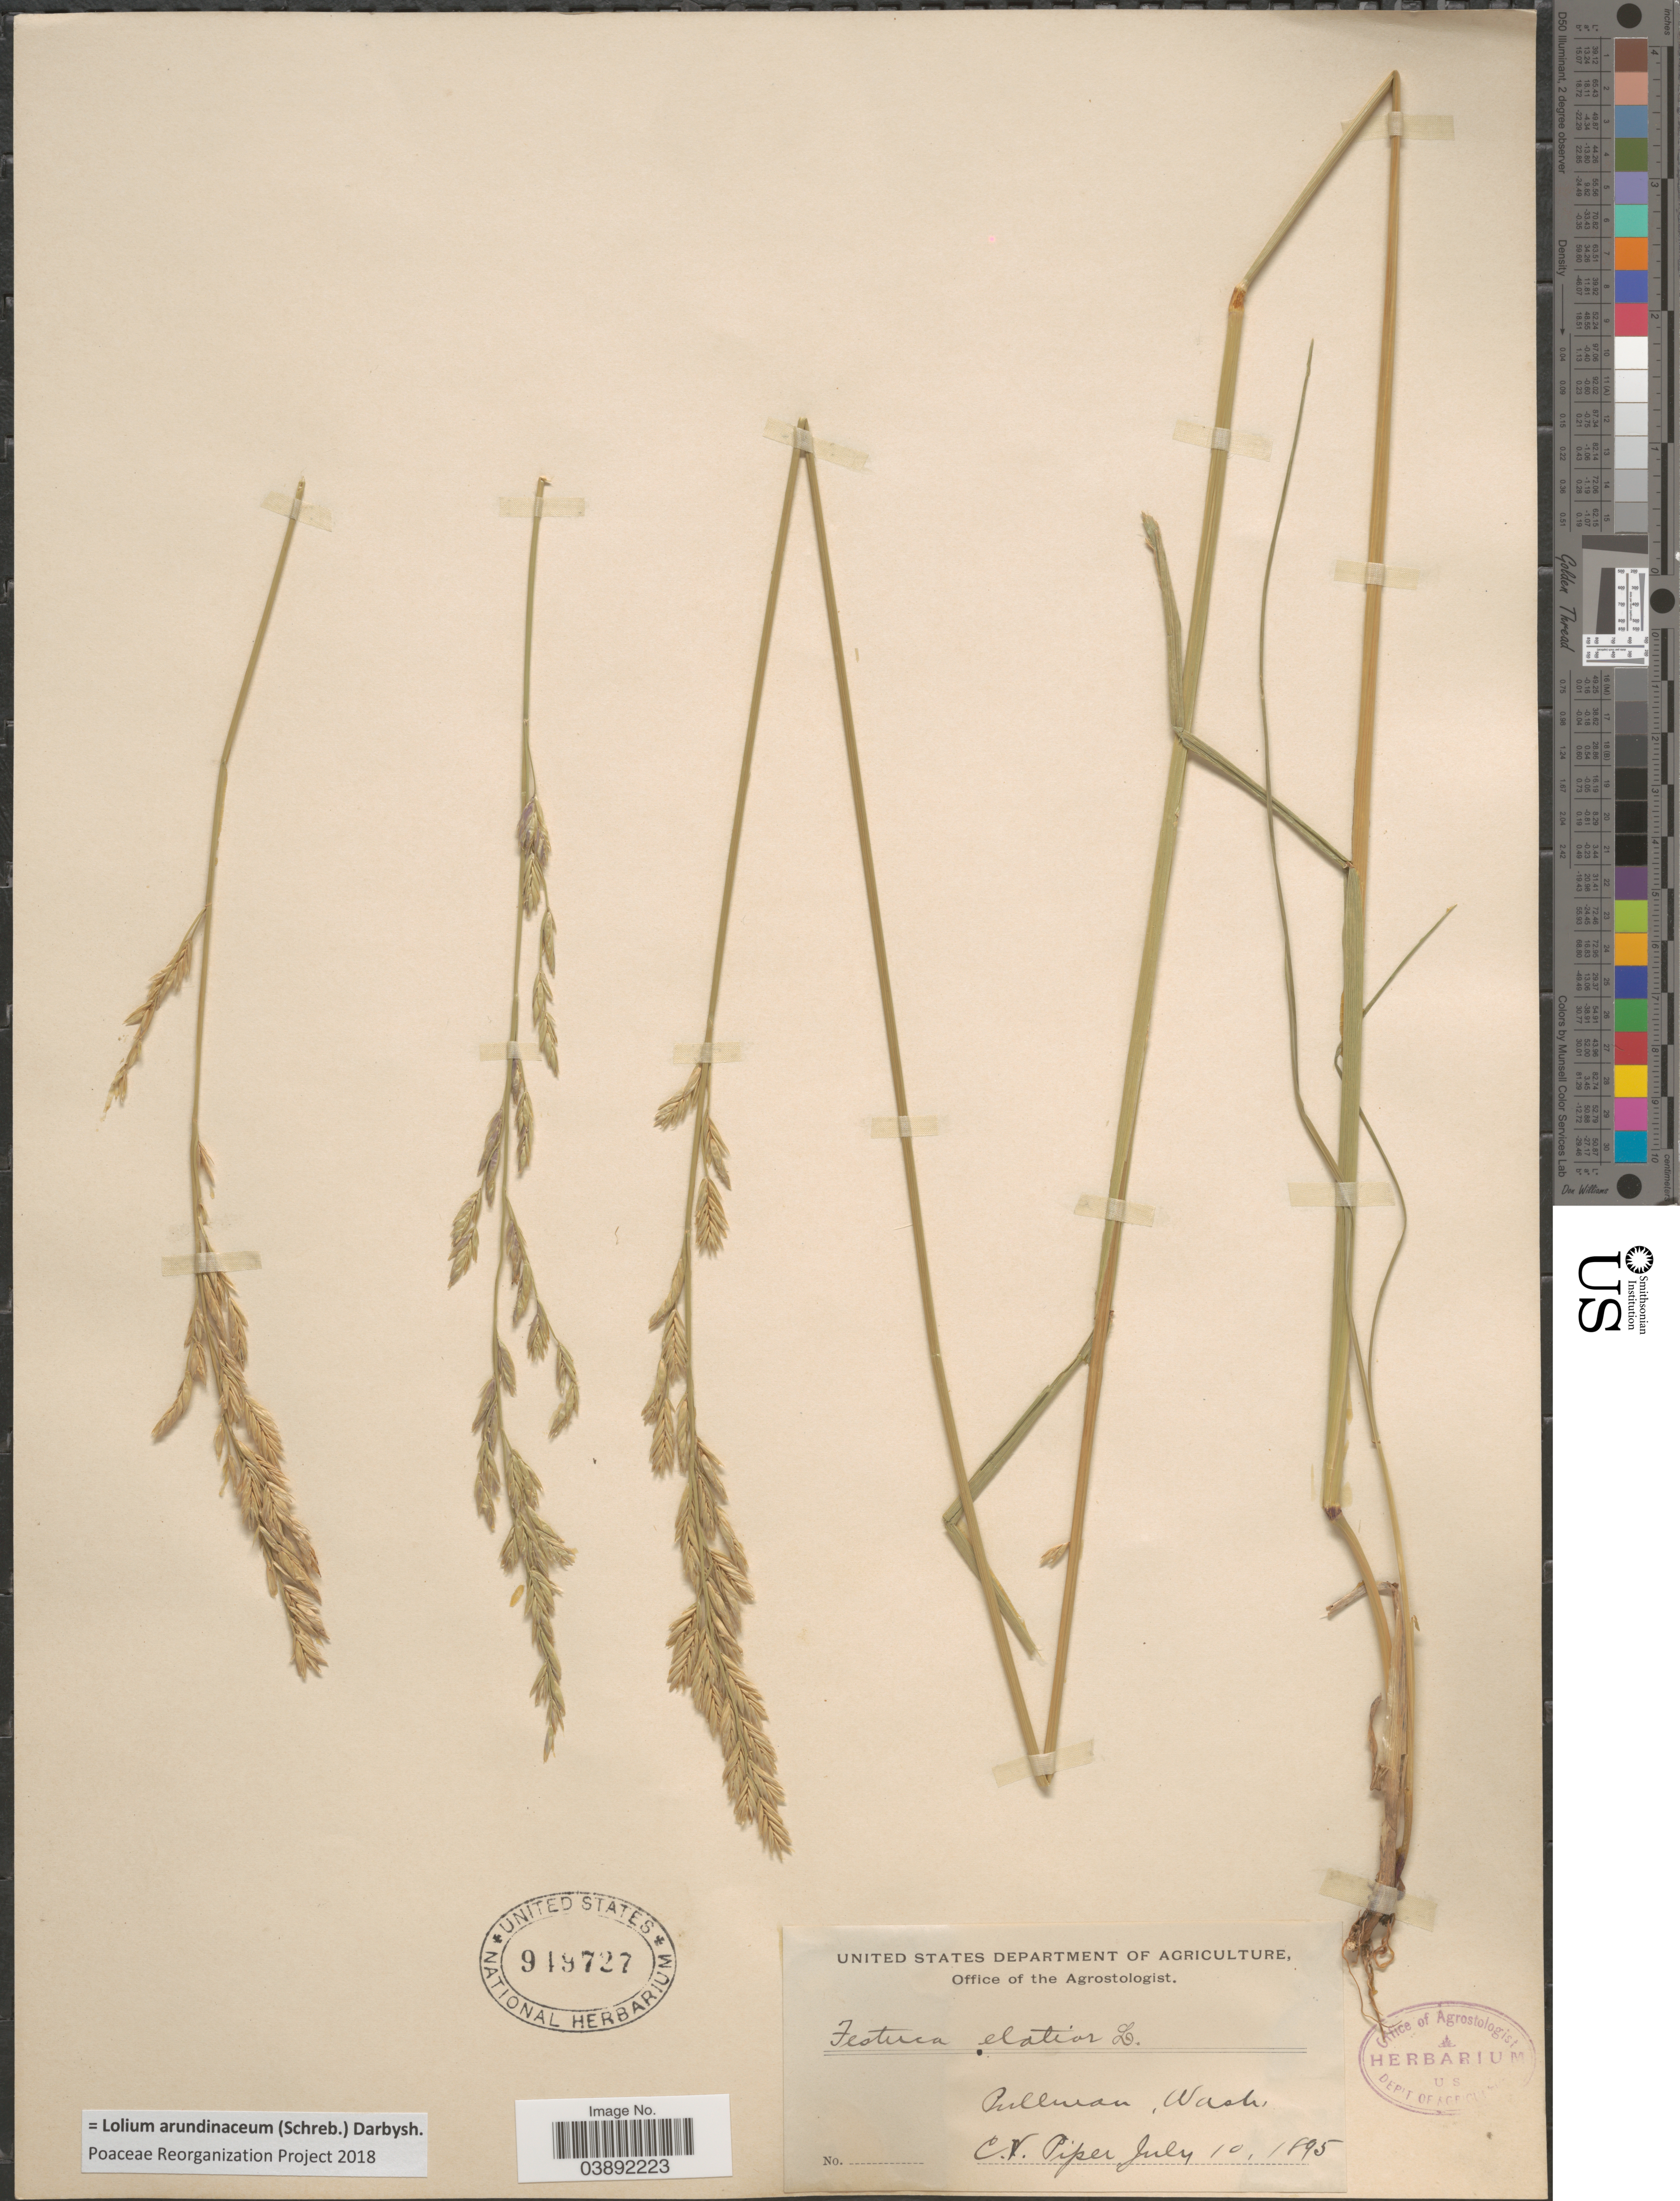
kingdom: Plantae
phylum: Tracheophyta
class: Liliopsida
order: Poales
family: Poaceae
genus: Lolium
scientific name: Lolium arundinaceum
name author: (Schreb.) Darbysh.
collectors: C. V. Piper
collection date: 1895-07-10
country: United States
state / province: Washington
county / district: Whitman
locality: Pullman.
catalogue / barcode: US 949727